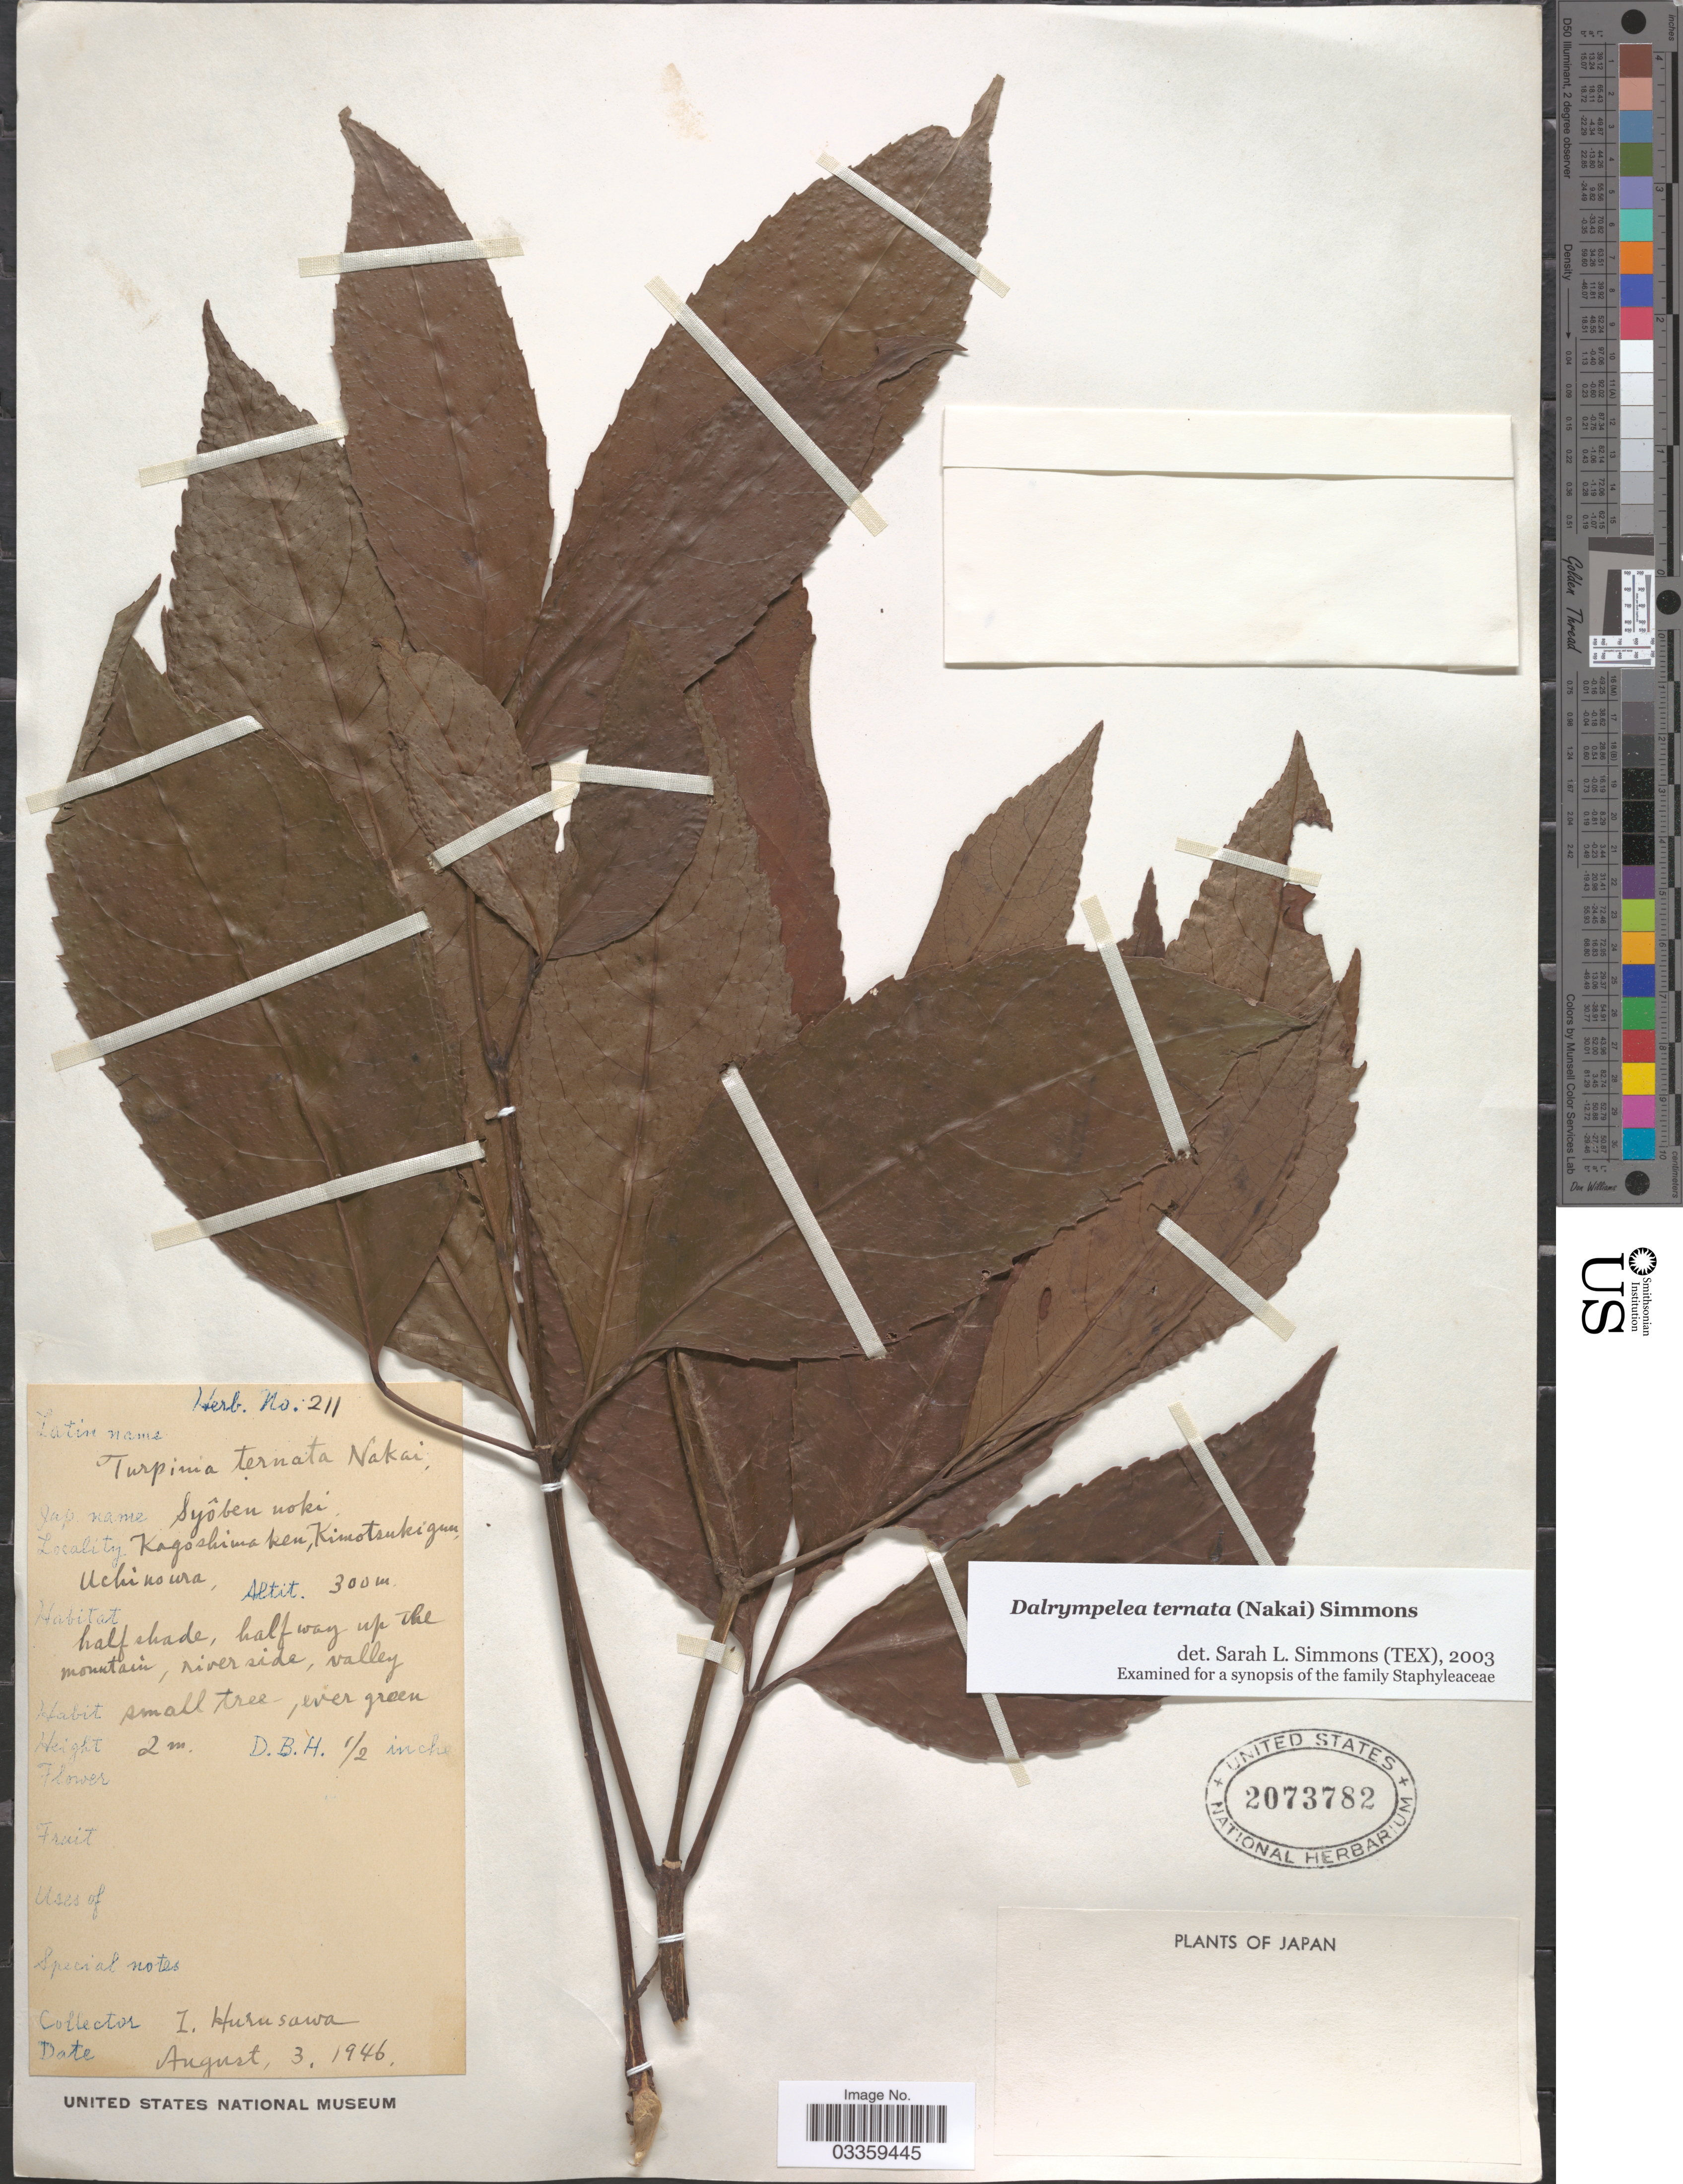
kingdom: Plantae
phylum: Tracheophyta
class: Magnoliopsida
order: Crossosomatales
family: Staphyleaceae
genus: Turpinia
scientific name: Turpinia ternata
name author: Nakai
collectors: I. Hurusawa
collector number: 211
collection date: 1946-08-03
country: Japan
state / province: Kagosima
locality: Kagoshima ken. Kimotsukigun, Uchinoura.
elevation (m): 300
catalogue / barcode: US 2073782